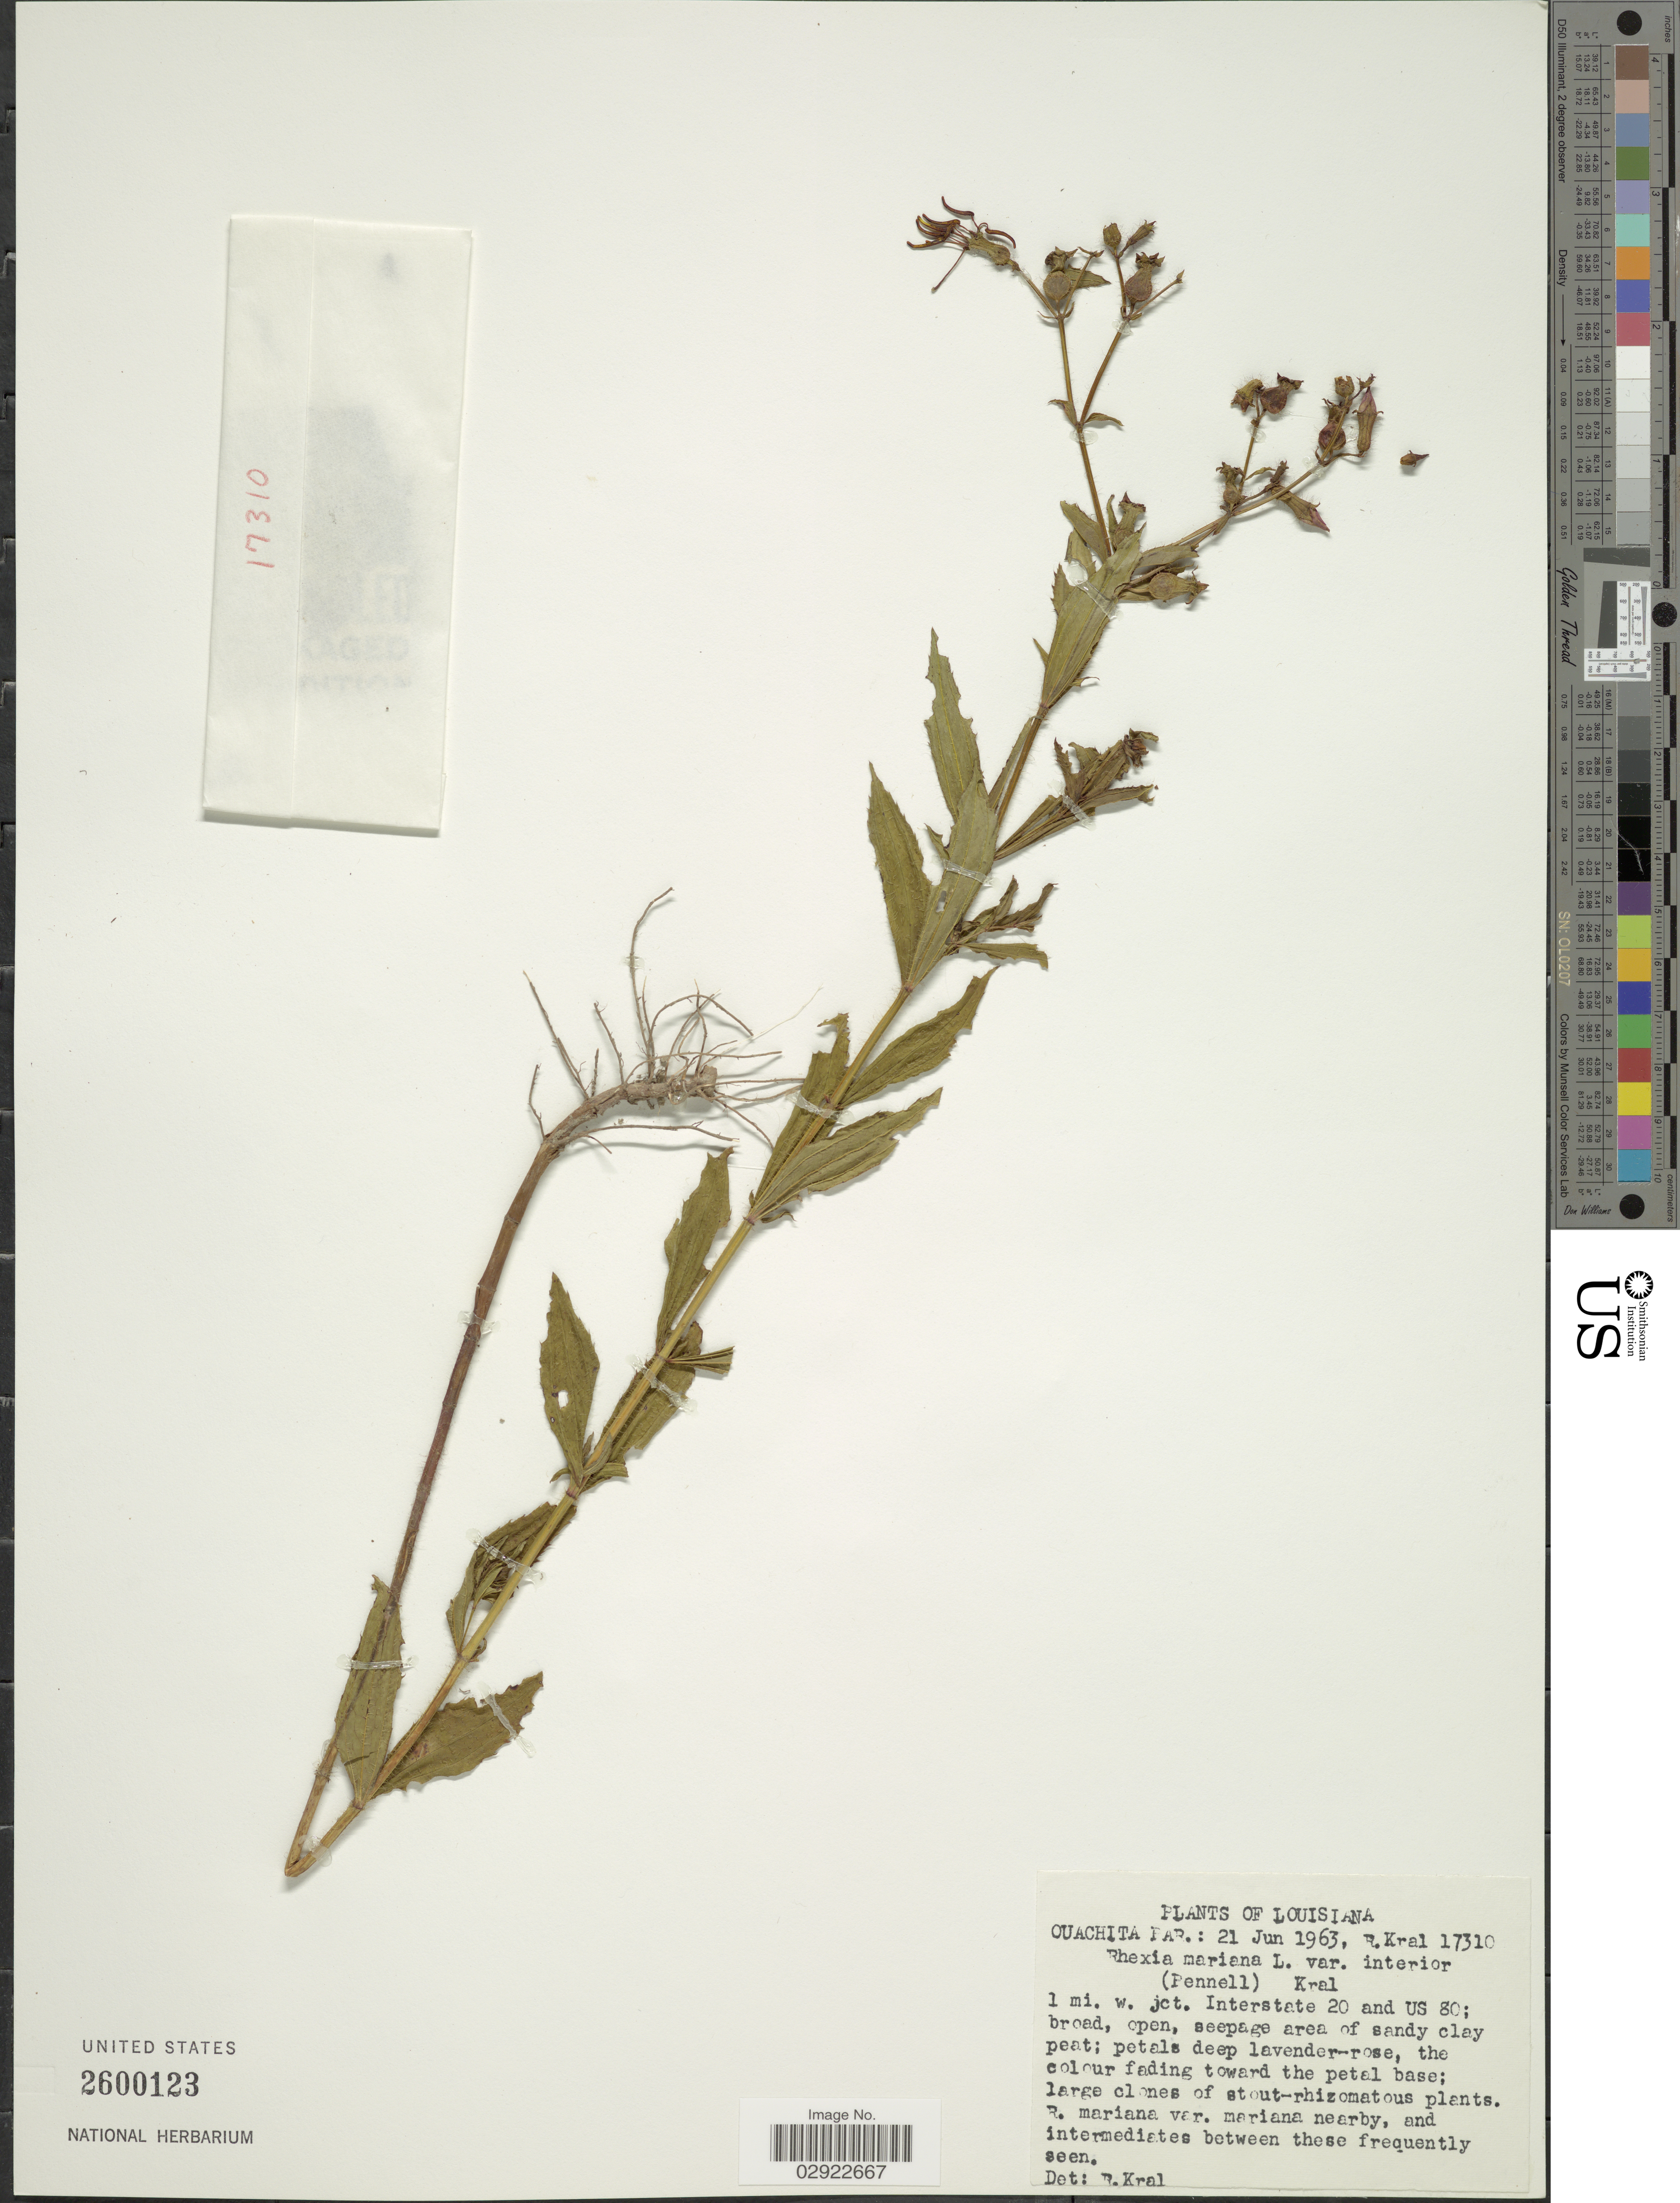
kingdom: Plantae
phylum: Tracheophyta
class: Magnoliopsida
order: Myrtales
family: Melastomataceae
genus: Rhexia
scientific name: Rhexia interior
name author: Pennell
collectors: R. Kral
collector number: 17310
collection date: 1963-06-21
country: United States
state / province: Louisiana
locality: Ouachita Par. 1 mi. w. jct. Interstate 20 and US 80.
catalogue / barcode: US 2600123